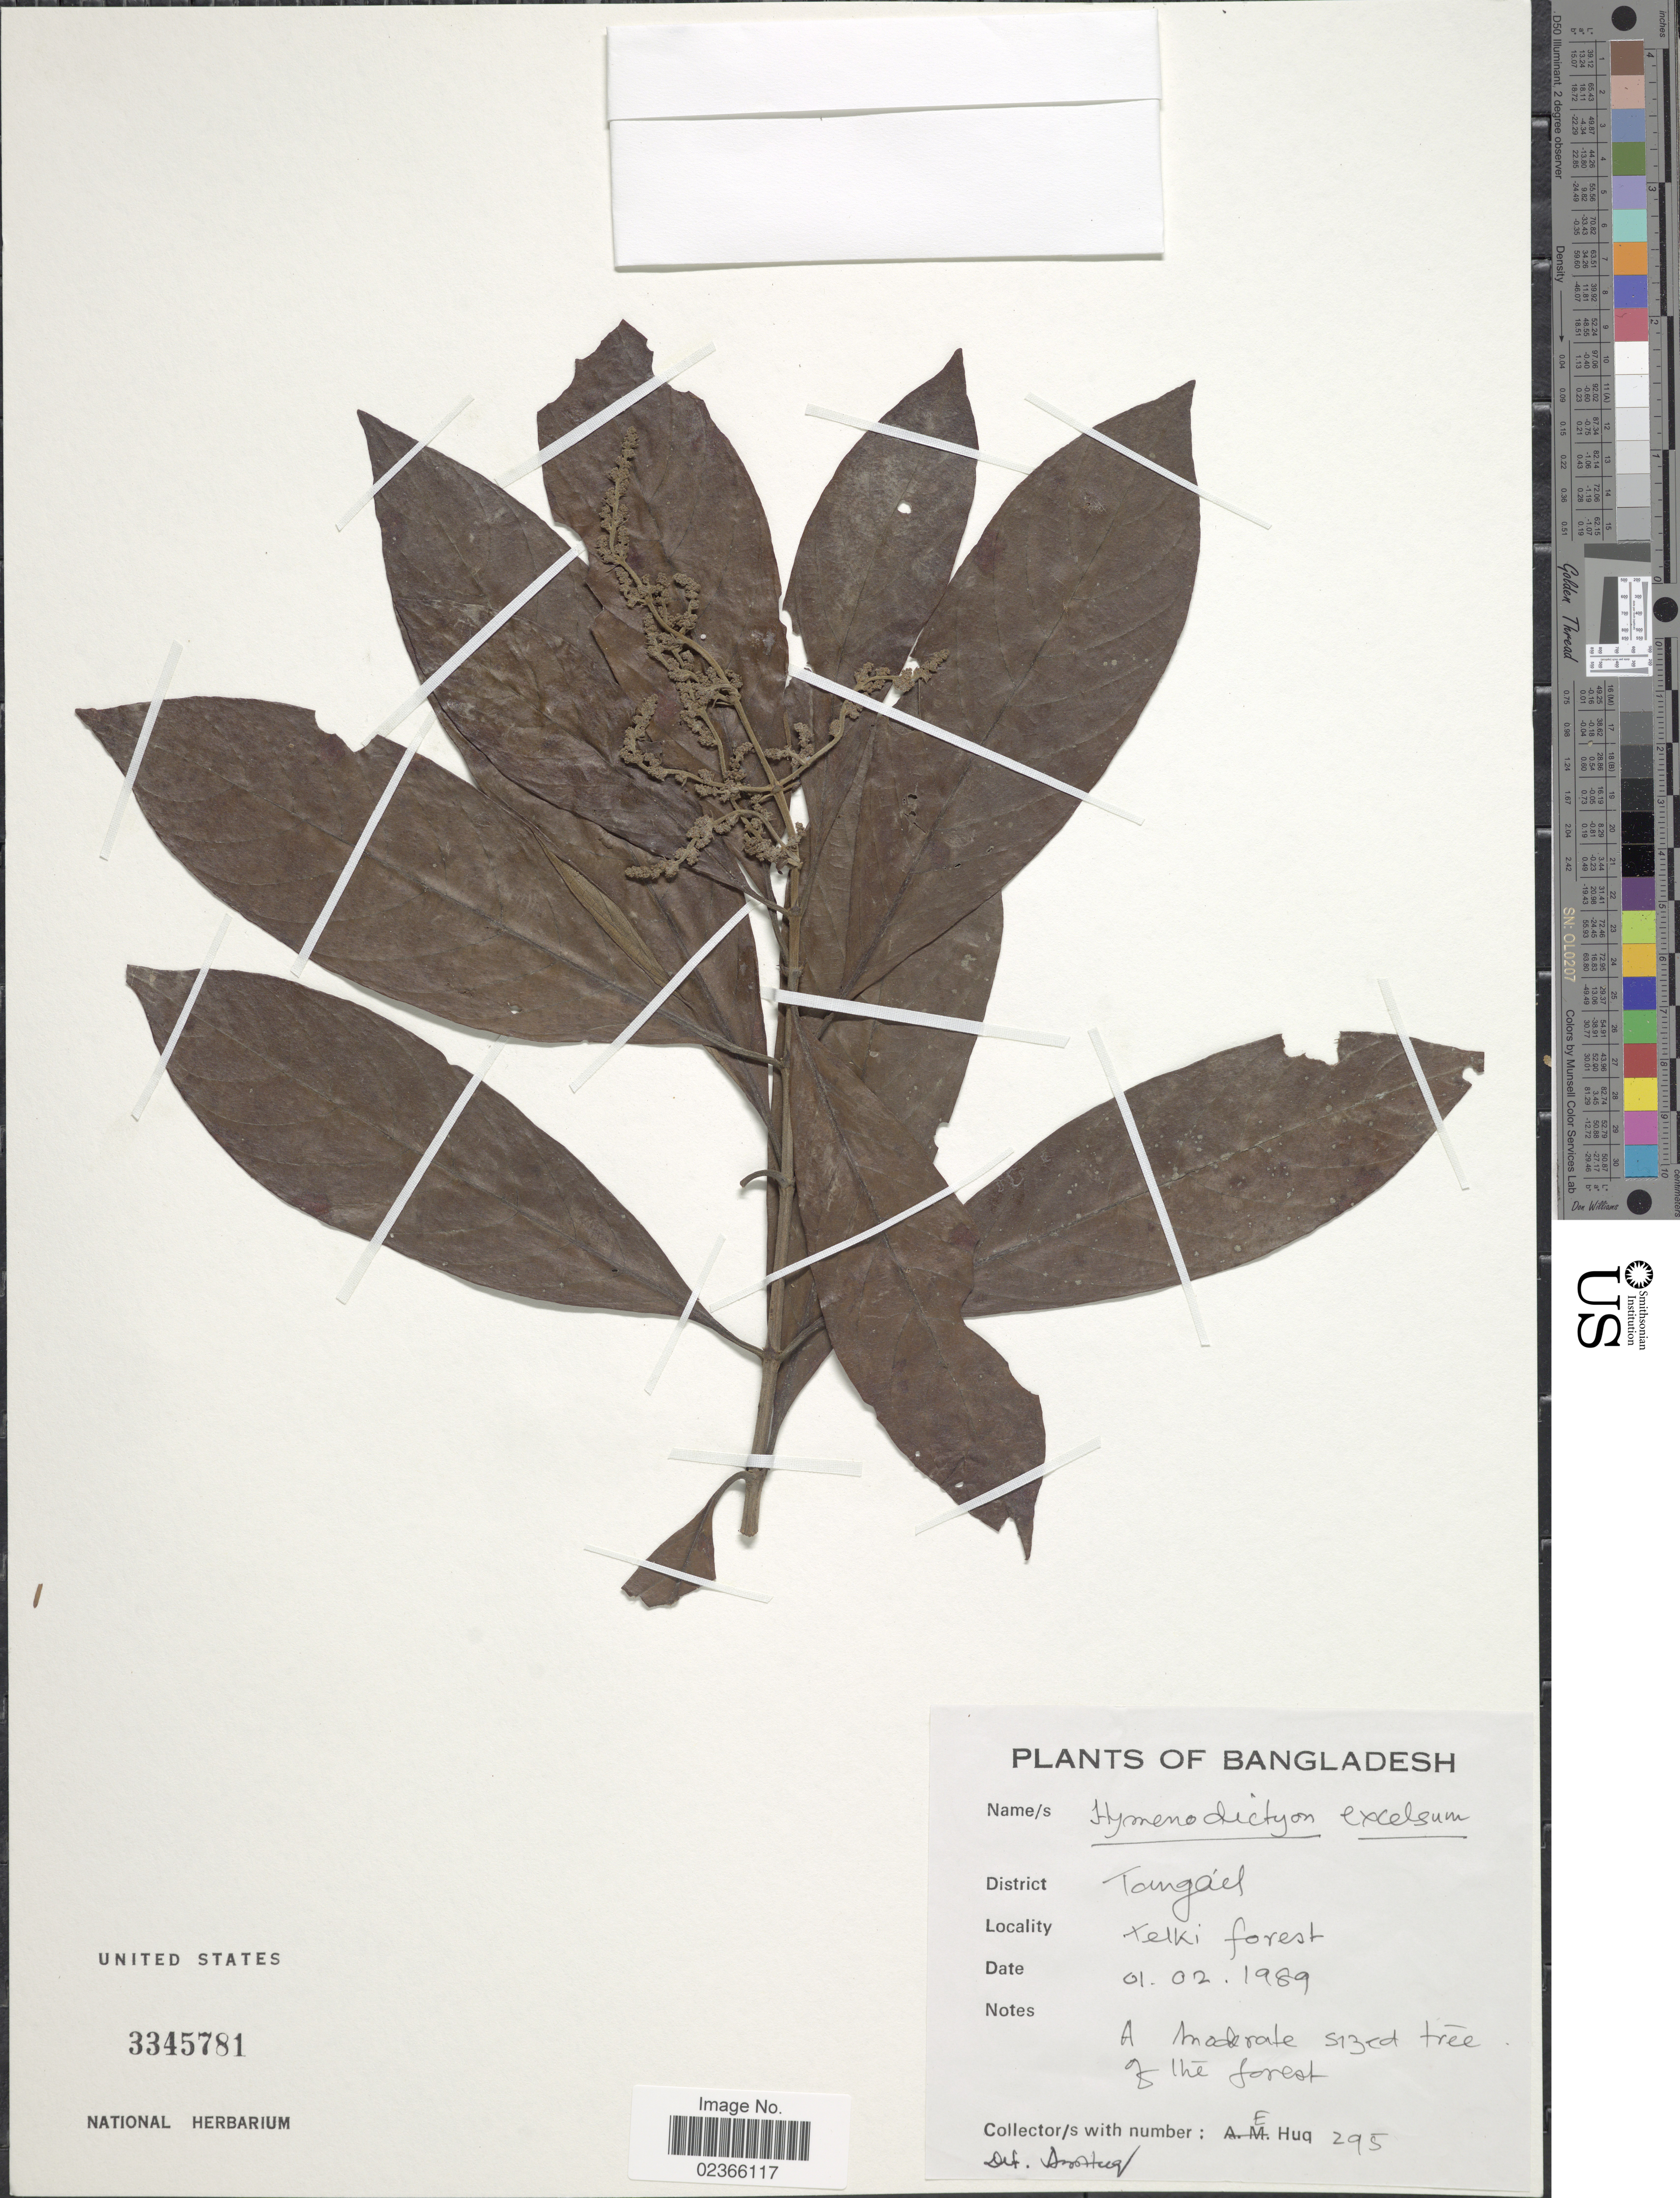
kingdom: Plantae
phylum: Tracheophyta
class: Magnoliopsida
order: Gentianales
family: Rubiaceae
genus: Hymenodictyon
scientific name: Hymenodictyon excelsum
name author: (Roxb.) Wall.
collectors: E. Huq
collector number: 295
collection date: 1989-02-01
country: Bangladesh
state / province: Dhaka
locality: Bangladesh. District Tangail. Telki forest.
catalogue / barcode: US 3345781